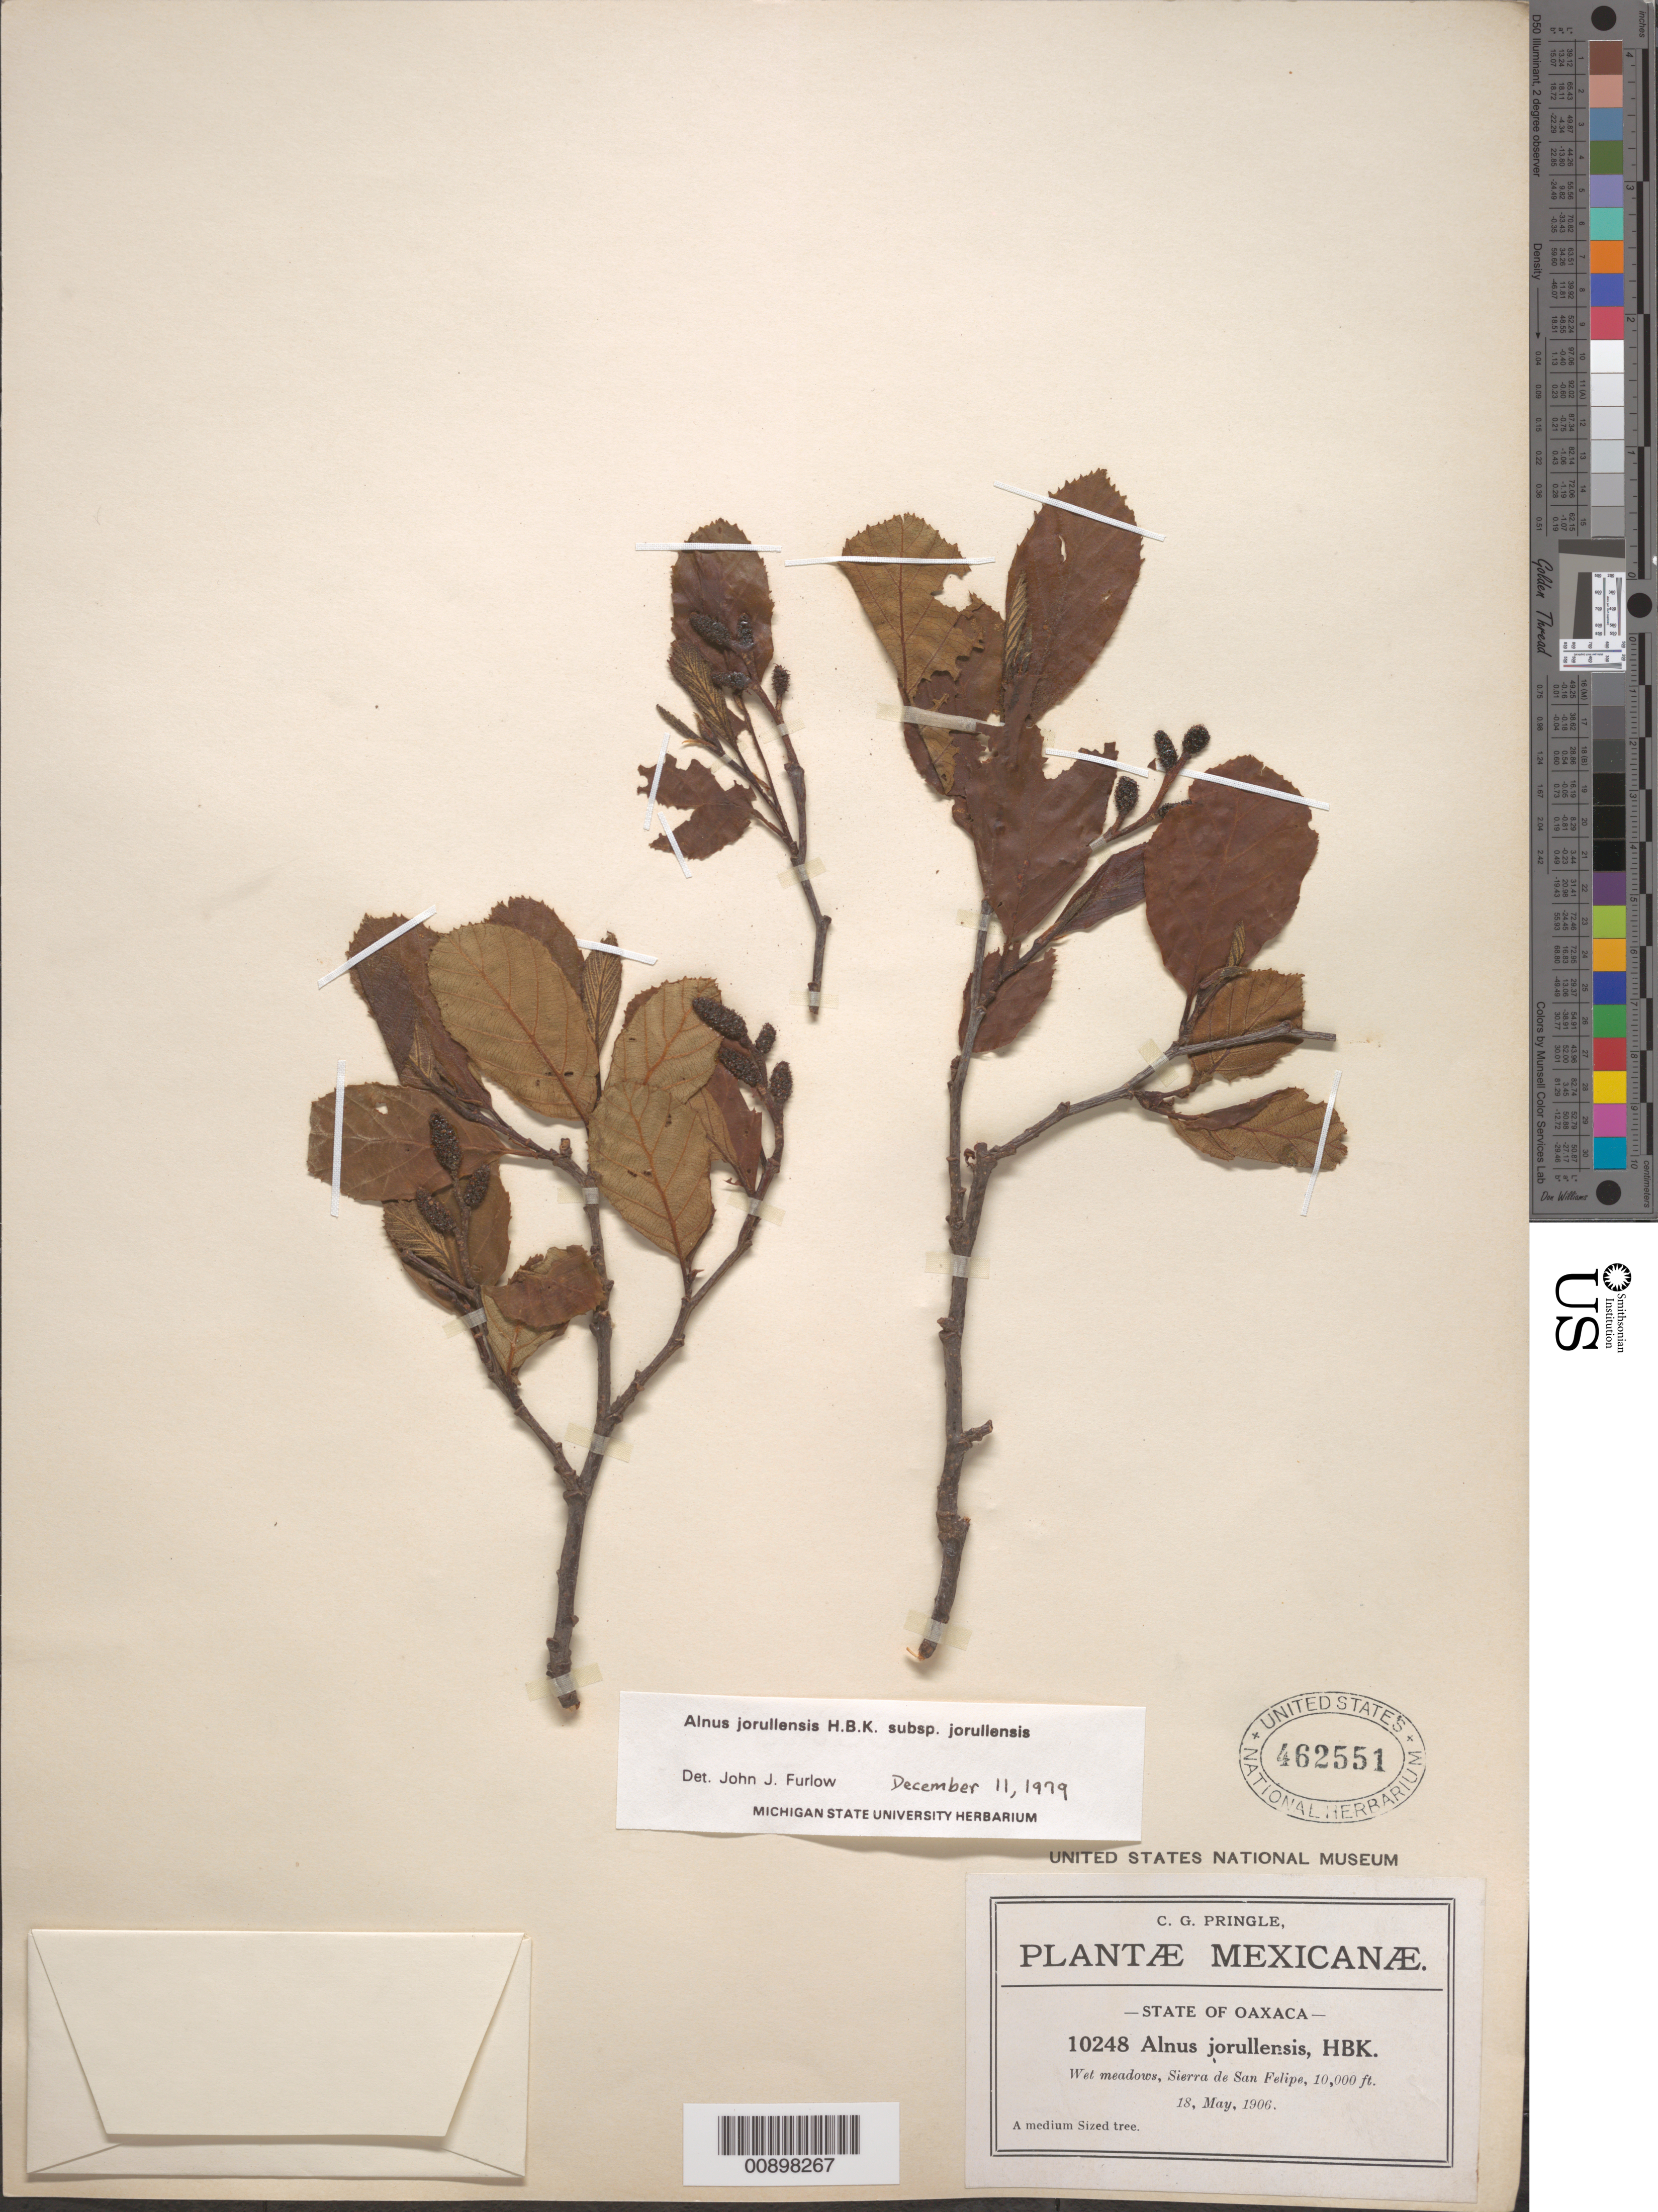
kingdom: Plantae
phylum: Tracheophyta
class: Magnoliopsida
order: Fagales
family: Betulaceae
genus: Alnus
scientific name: Alnus jorullensis subsp. jorullensis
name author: Kunth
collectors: C. G. Pringle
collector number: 10248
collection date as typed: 18 May 1906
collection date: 1906-05-18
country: Mexico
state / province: Oaxaca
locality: Sierra de San Felipe. State of Oaxaca.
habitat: Wet meadows.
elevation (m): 3048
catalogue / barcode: US 462551